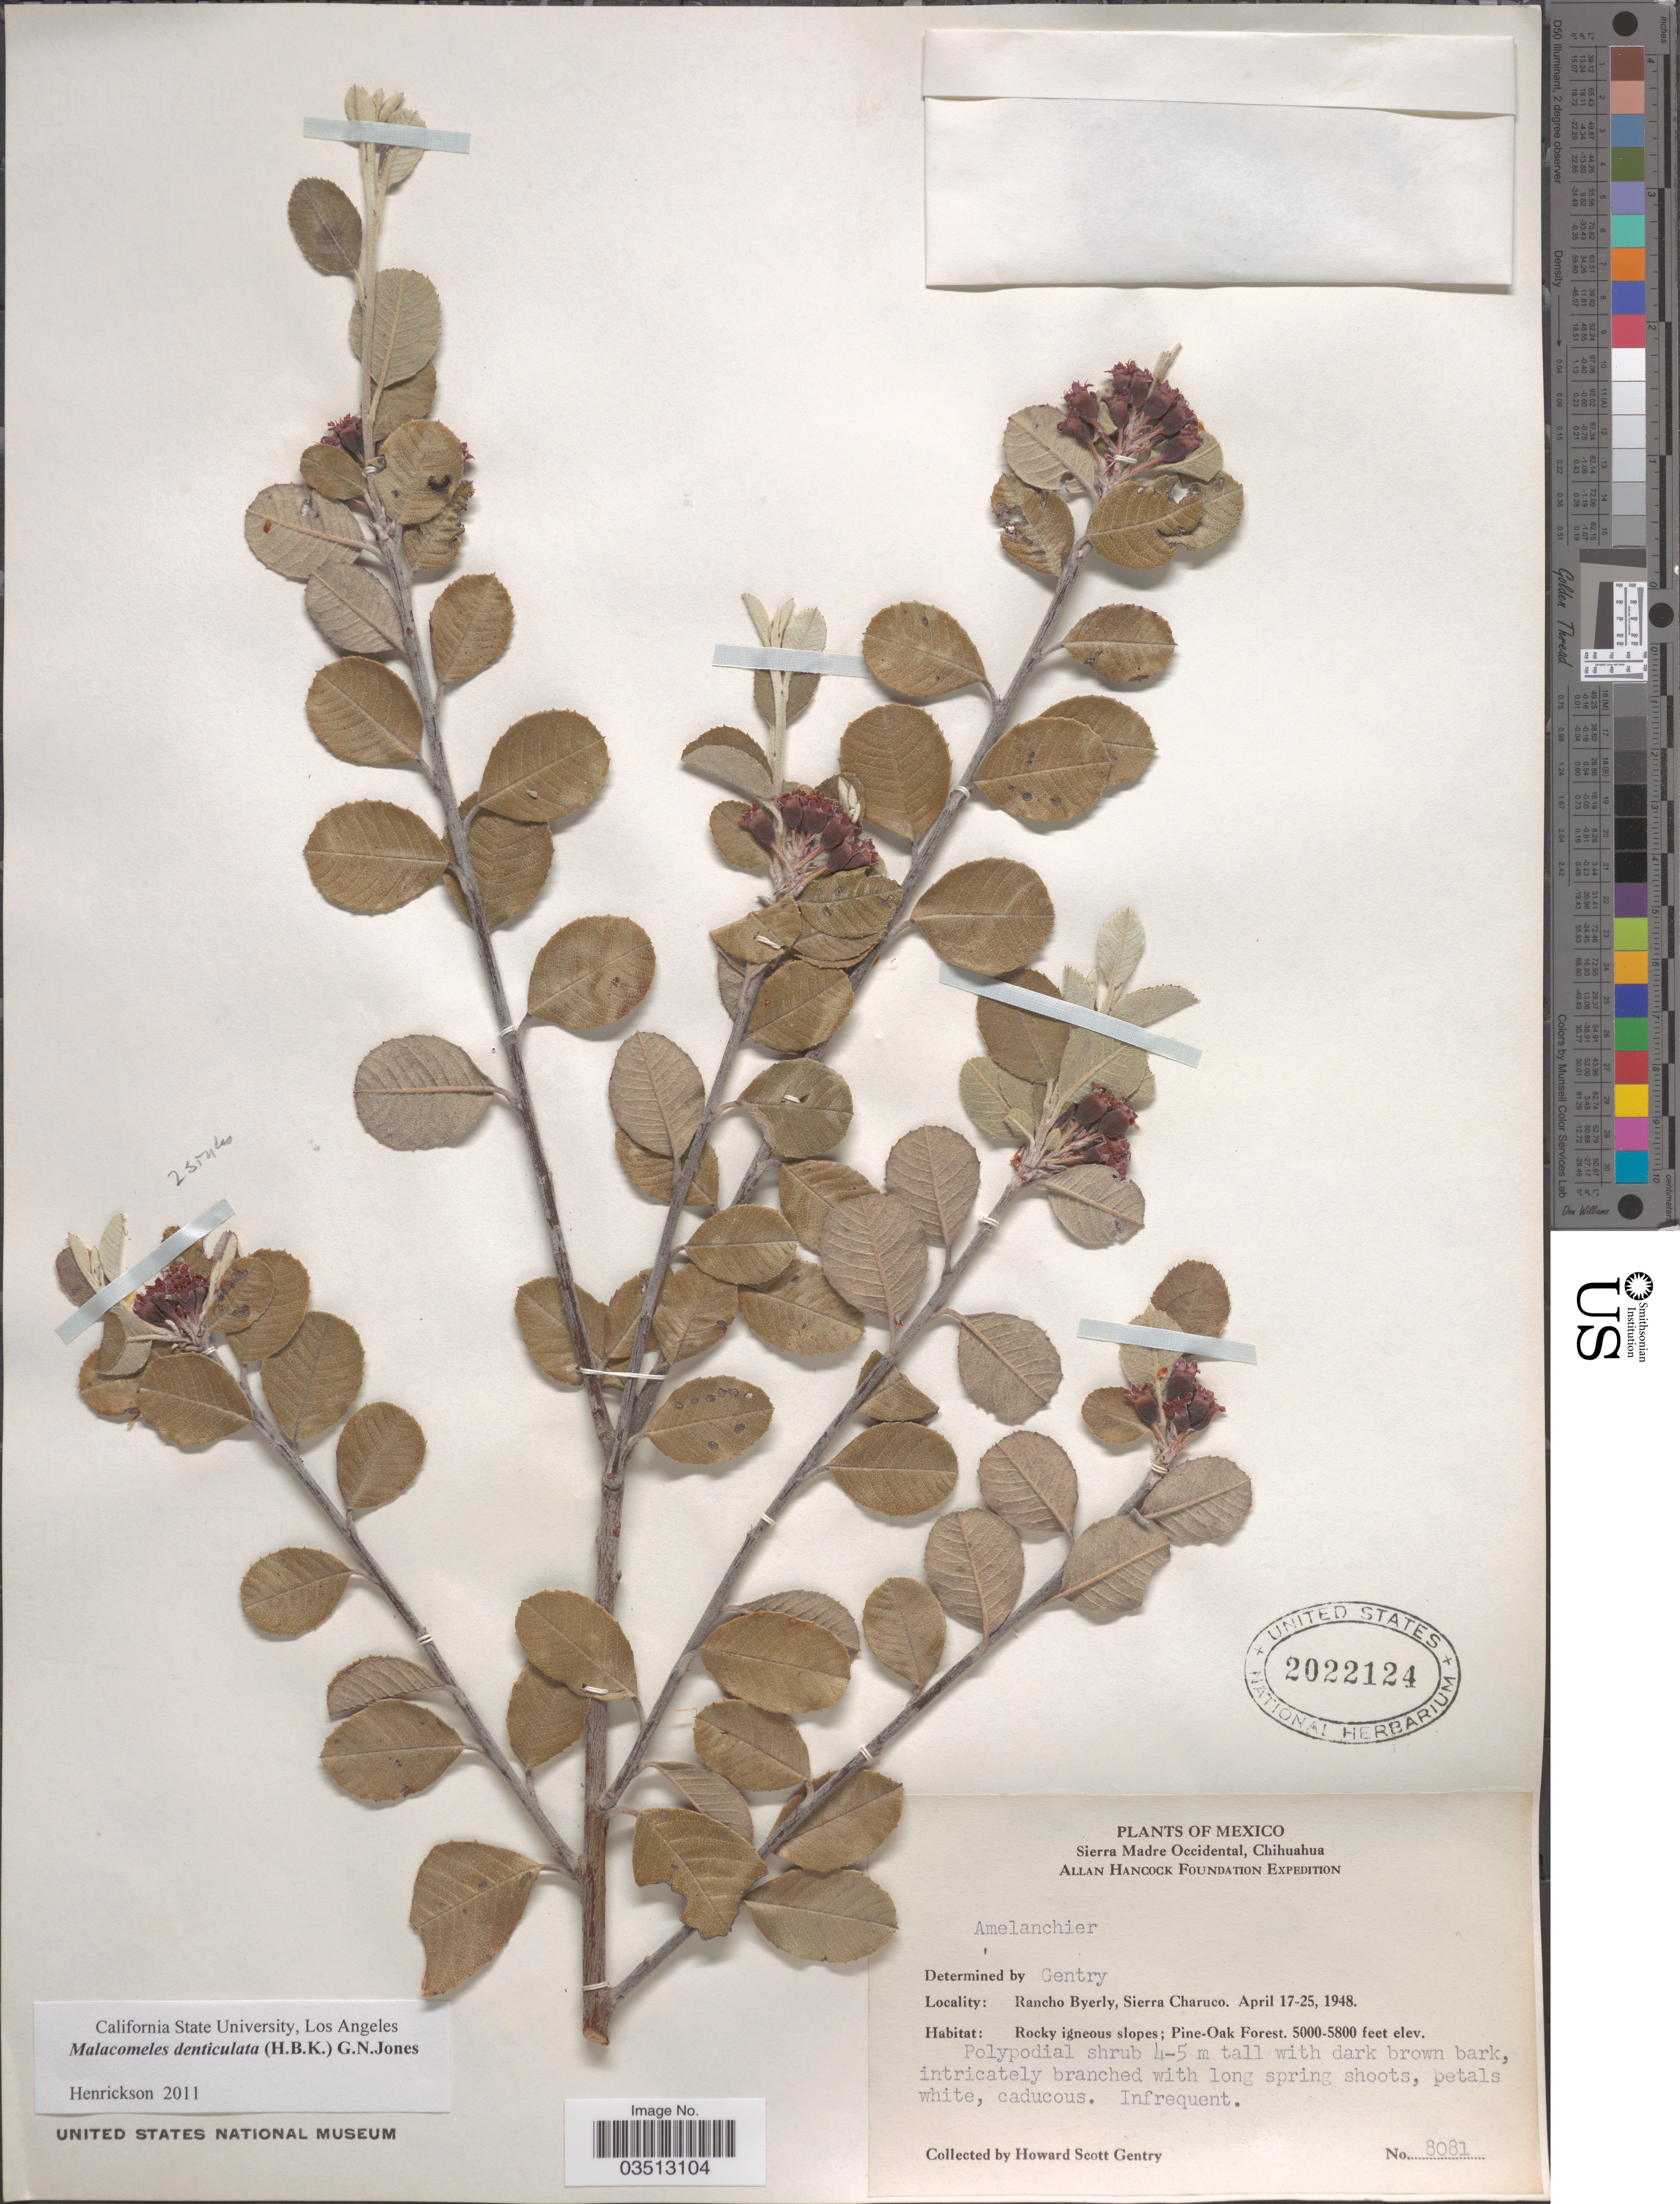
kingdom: Plantae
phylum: Tracheophyta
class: Magnoliopsida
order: Rosales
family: Rosaceae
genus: Malacomeles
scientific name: Malacomeles denticulata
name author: (Kunth) G.N. Jones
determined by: Henrickson, James, (CSLA), California State University at Los Angeles (UNITED STATES)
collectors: H. S. Gentry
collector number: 8081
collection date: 1948-04-17/1948-04-25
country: Mexico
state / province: Chihuahua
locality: Sierra Madre Occidental. Rancho Byerly, Sierra Charuco.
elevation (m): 1524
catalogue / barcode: US 2022124